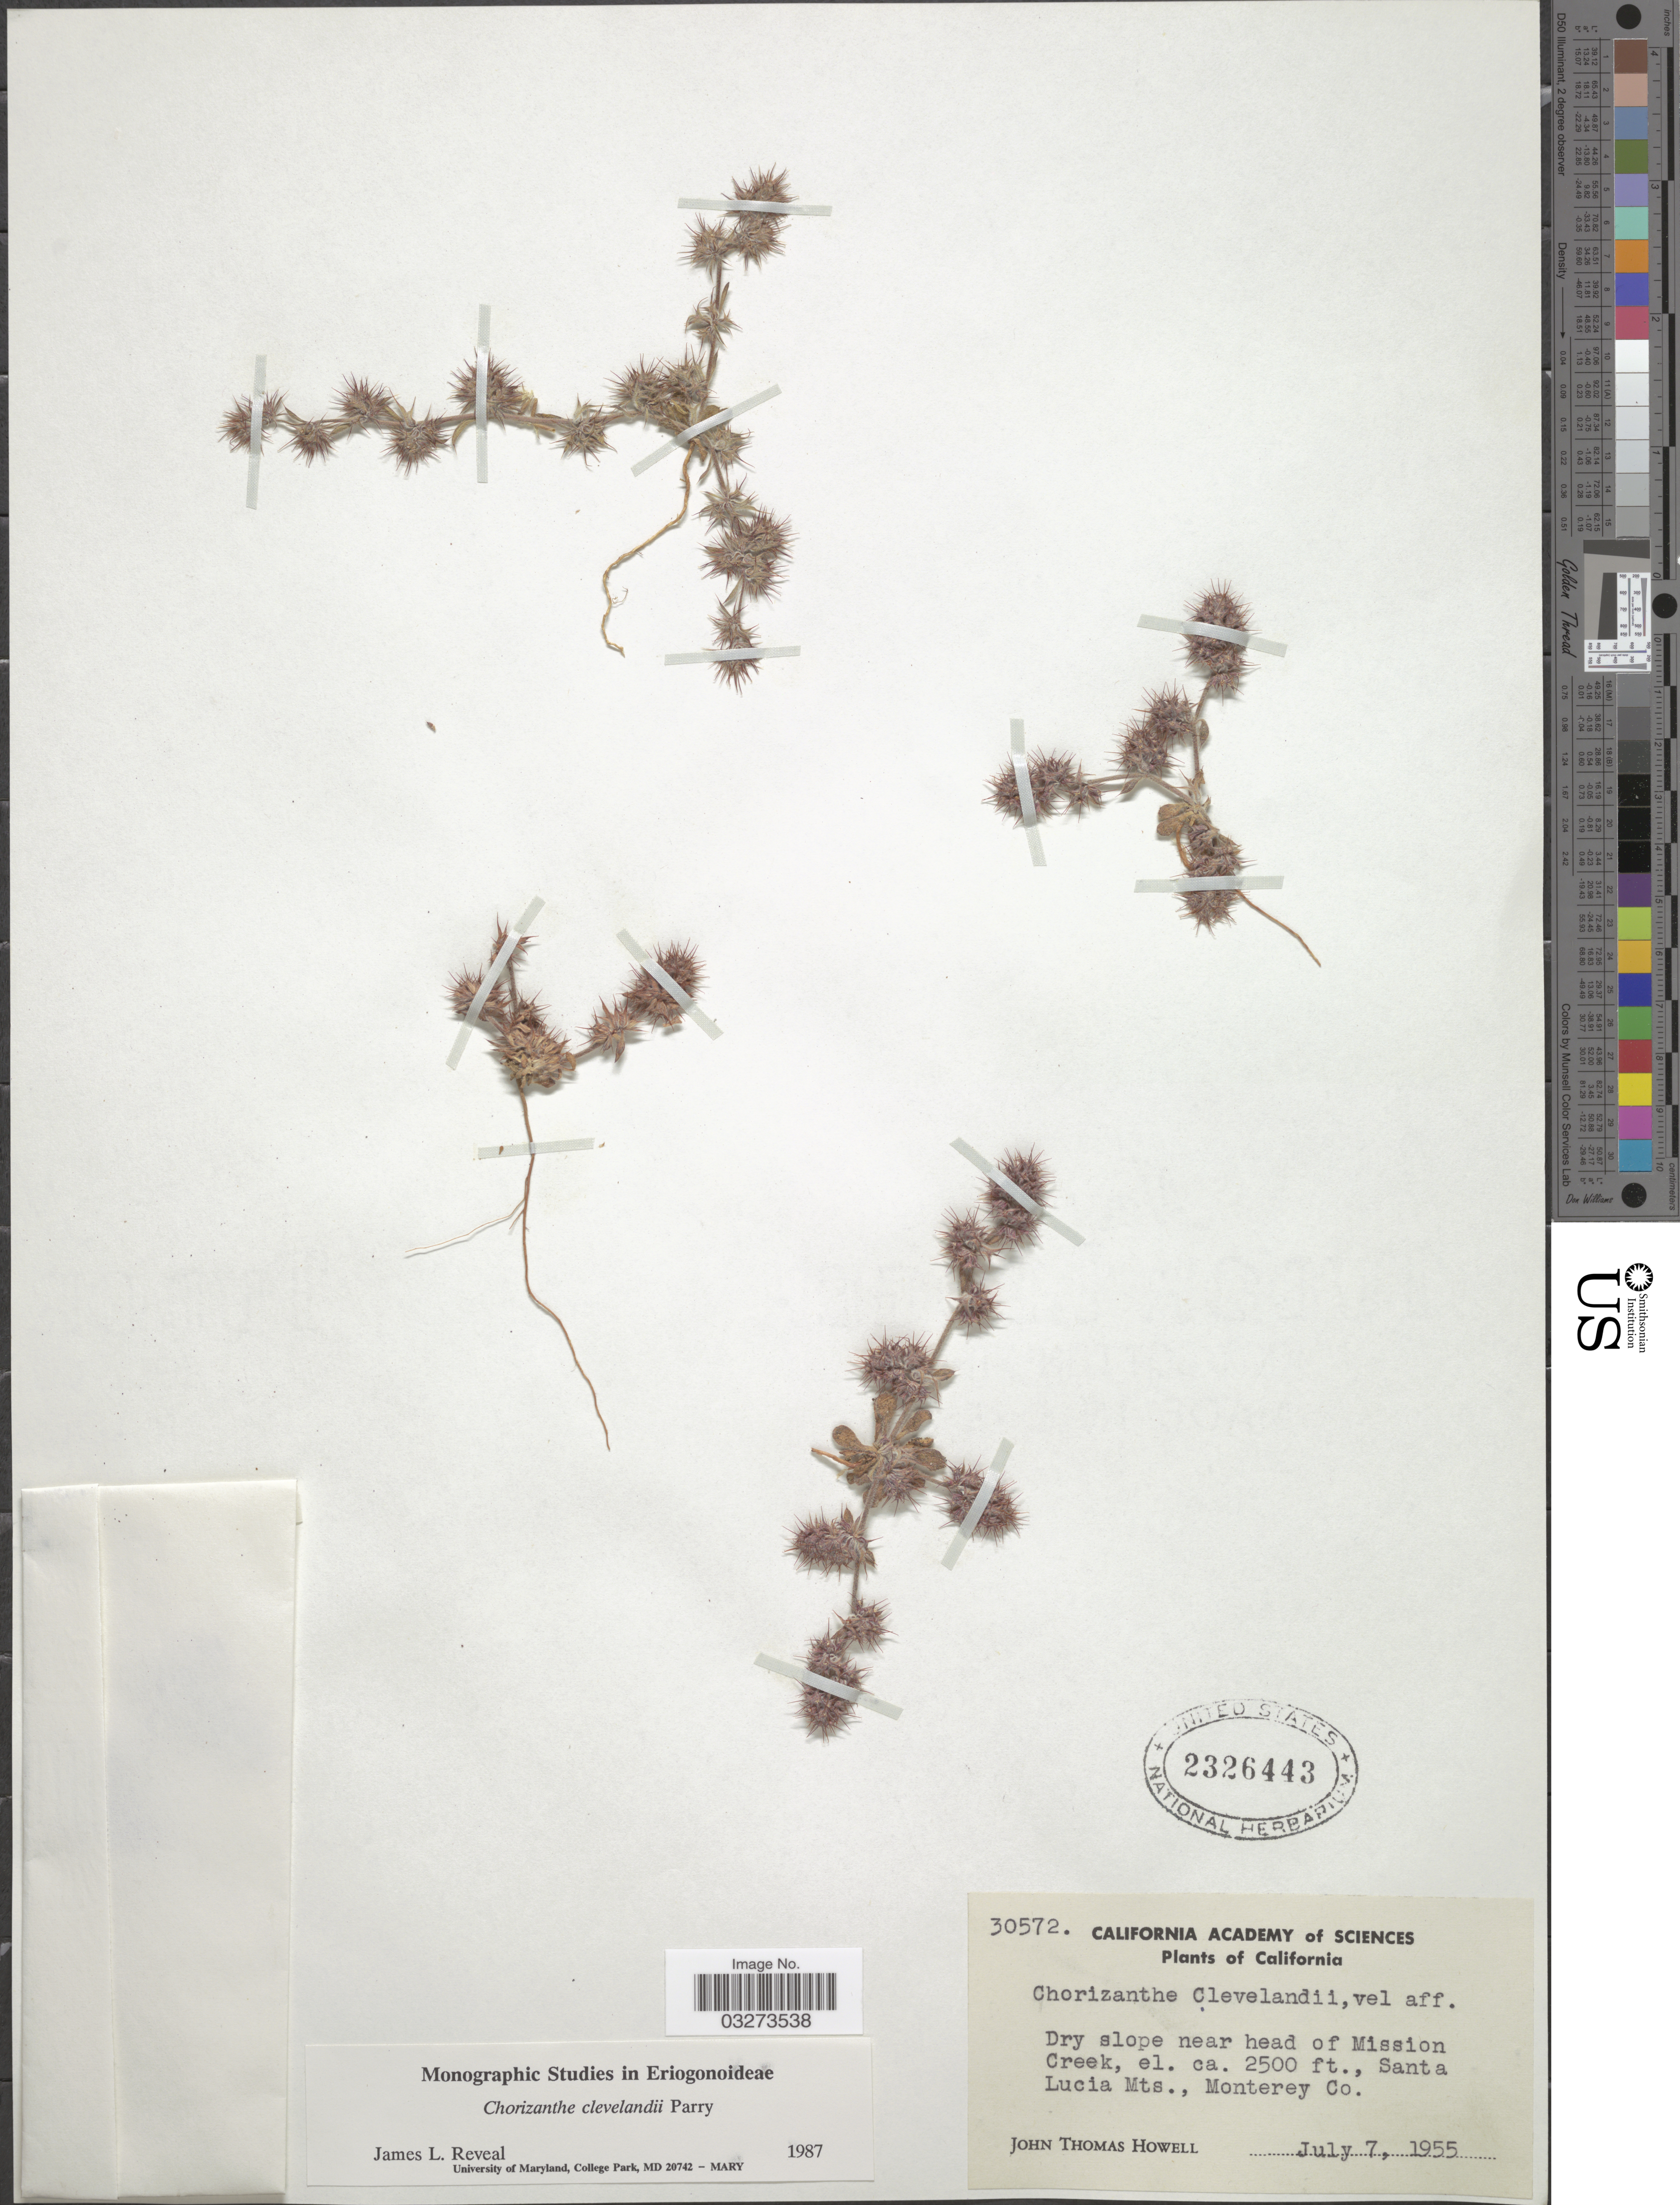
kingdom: Plantae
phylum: Tracheophyta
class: Magnoliopsida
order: Caryophyllales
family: Polygonaceae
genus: Chorizanthe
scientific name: Chorizanthe clevelandii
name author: Parry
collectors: J. T. Howell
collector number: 30572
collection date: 1955-07-07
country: United States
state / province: California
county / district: Monterey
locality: Dry slope near head of Mission Creek. Santa Lucia Mts., Monterey Co.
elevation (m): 762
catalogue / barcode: US 2326443